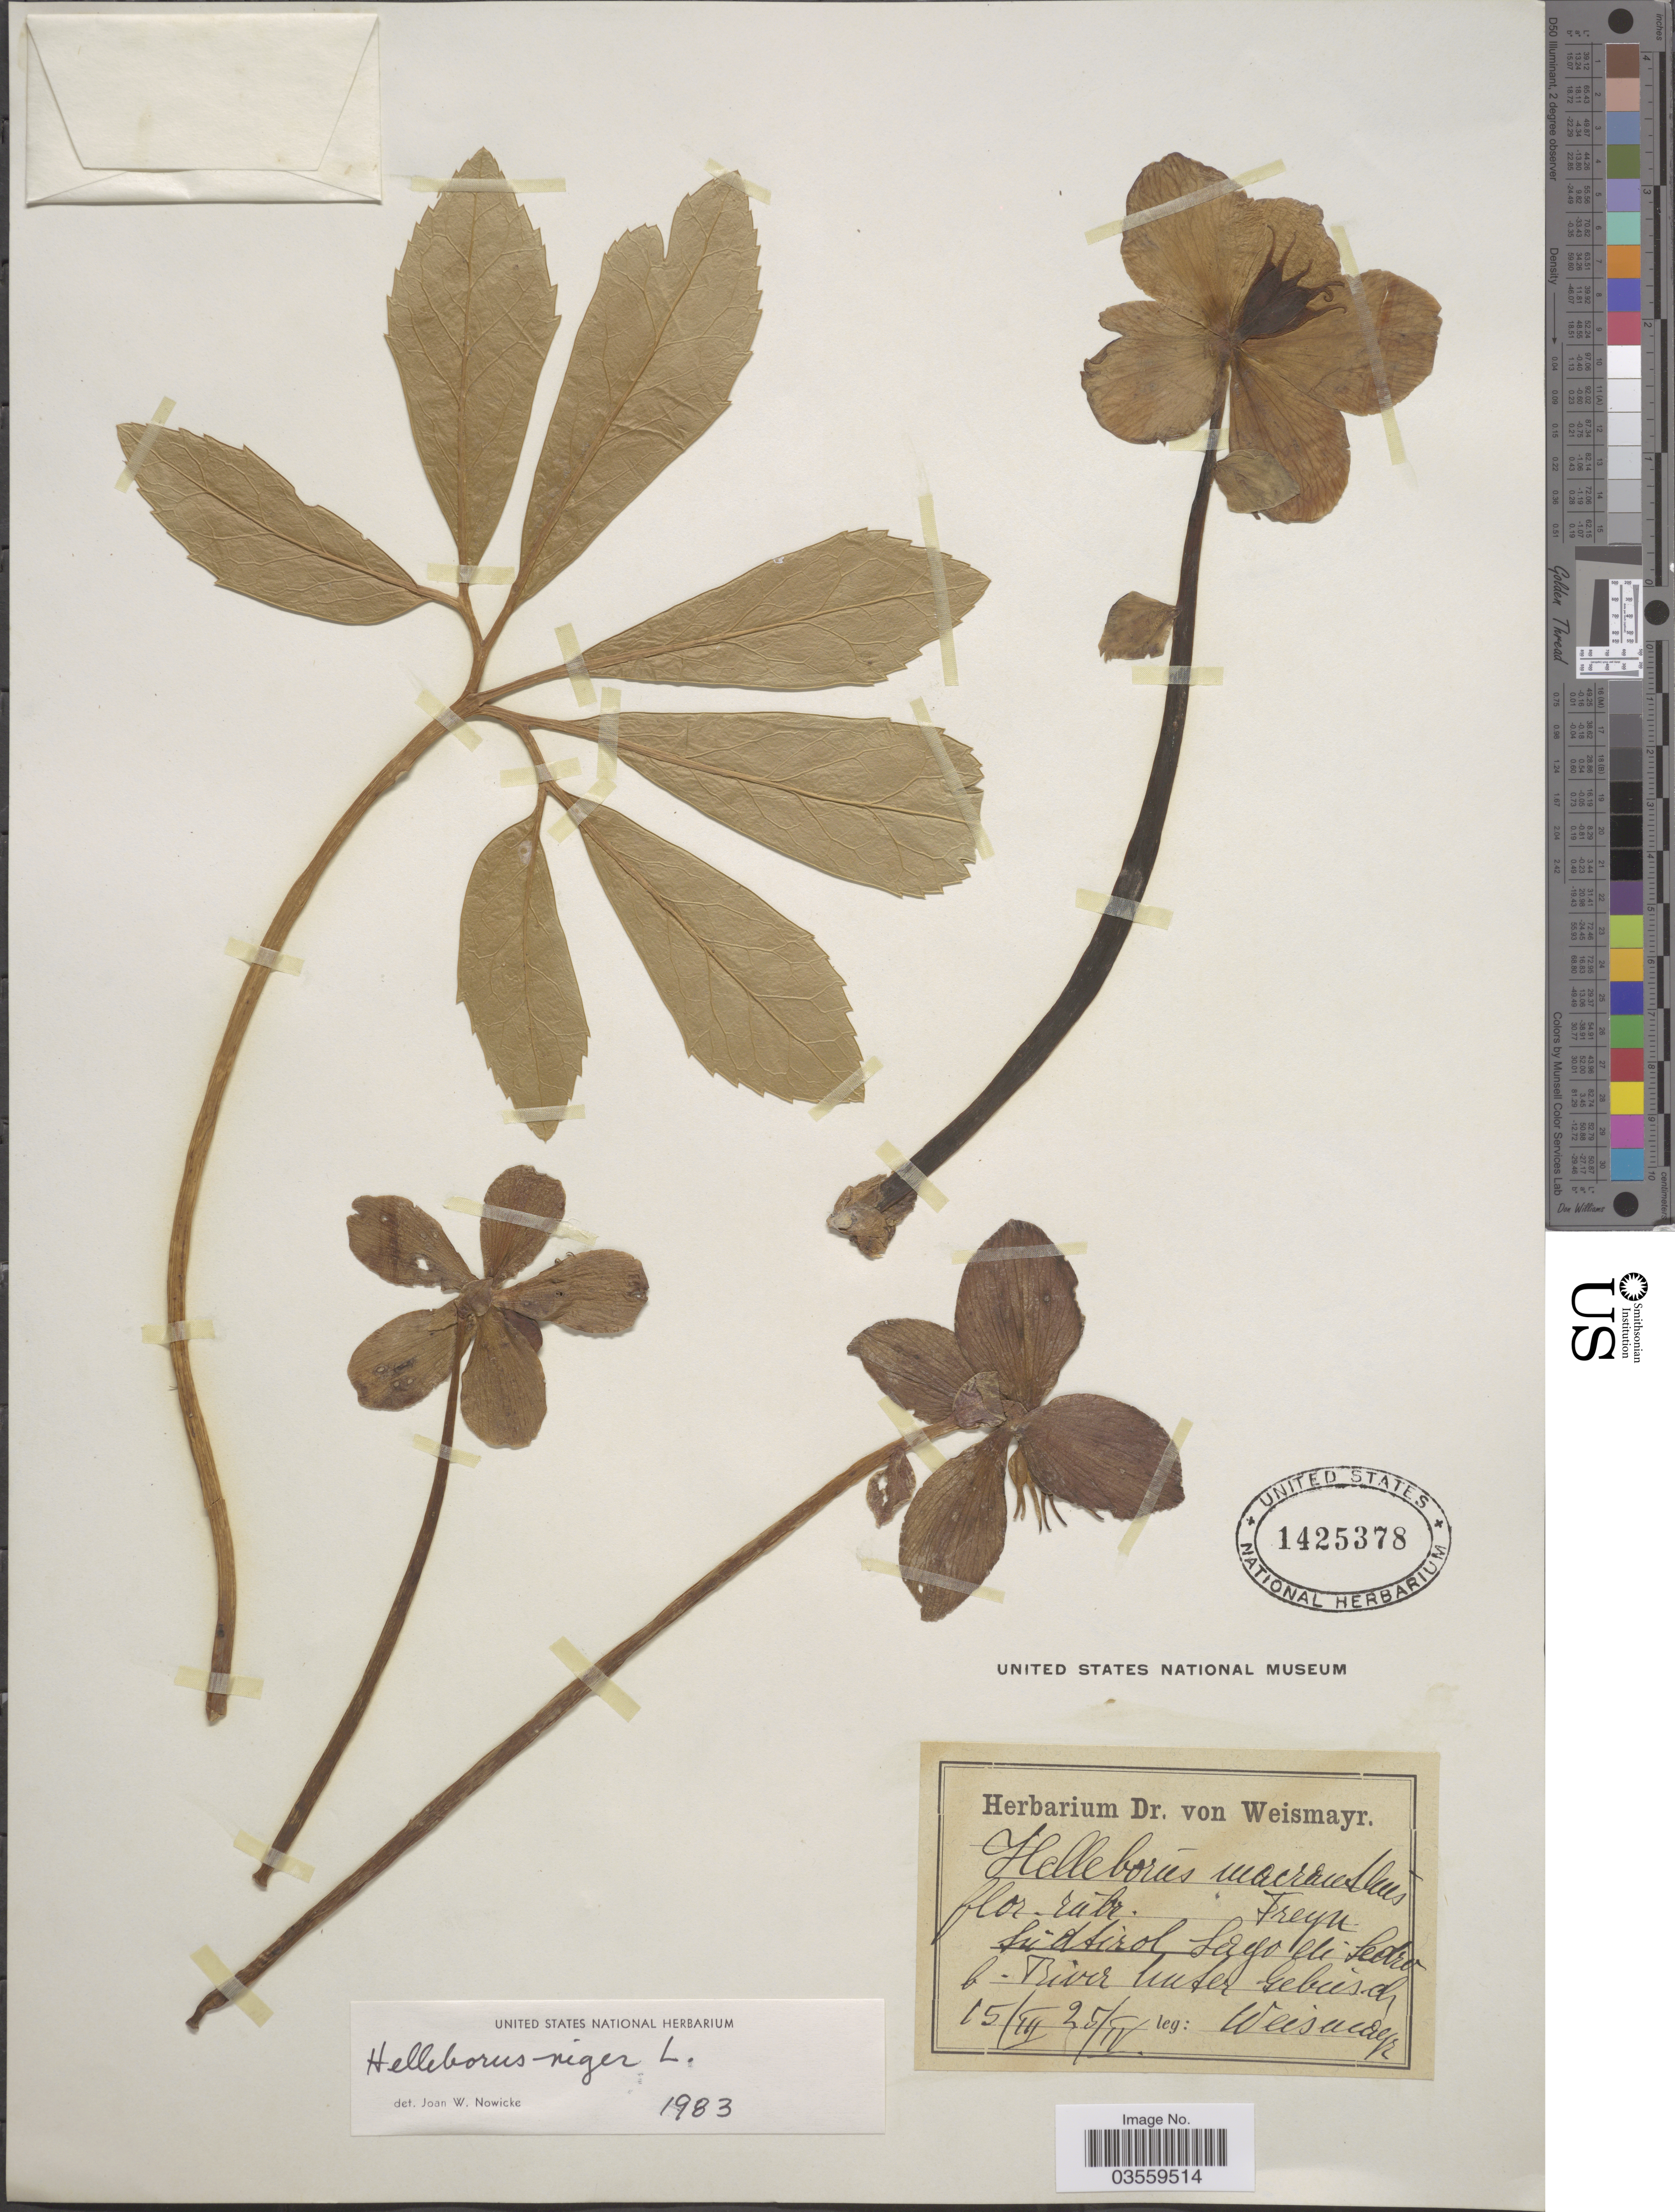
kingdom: Plantae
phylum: Tracheophyta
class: Magnoliopsida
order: Ranunculales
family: Ranunculaceae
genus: Helleborus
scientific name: Helleborus niger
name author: L.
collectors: Weismayr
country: Italy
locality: Süd Tirol, Lago di Ledro b. River huter [interpreted] Gebeisch.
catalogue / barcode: US 1425378